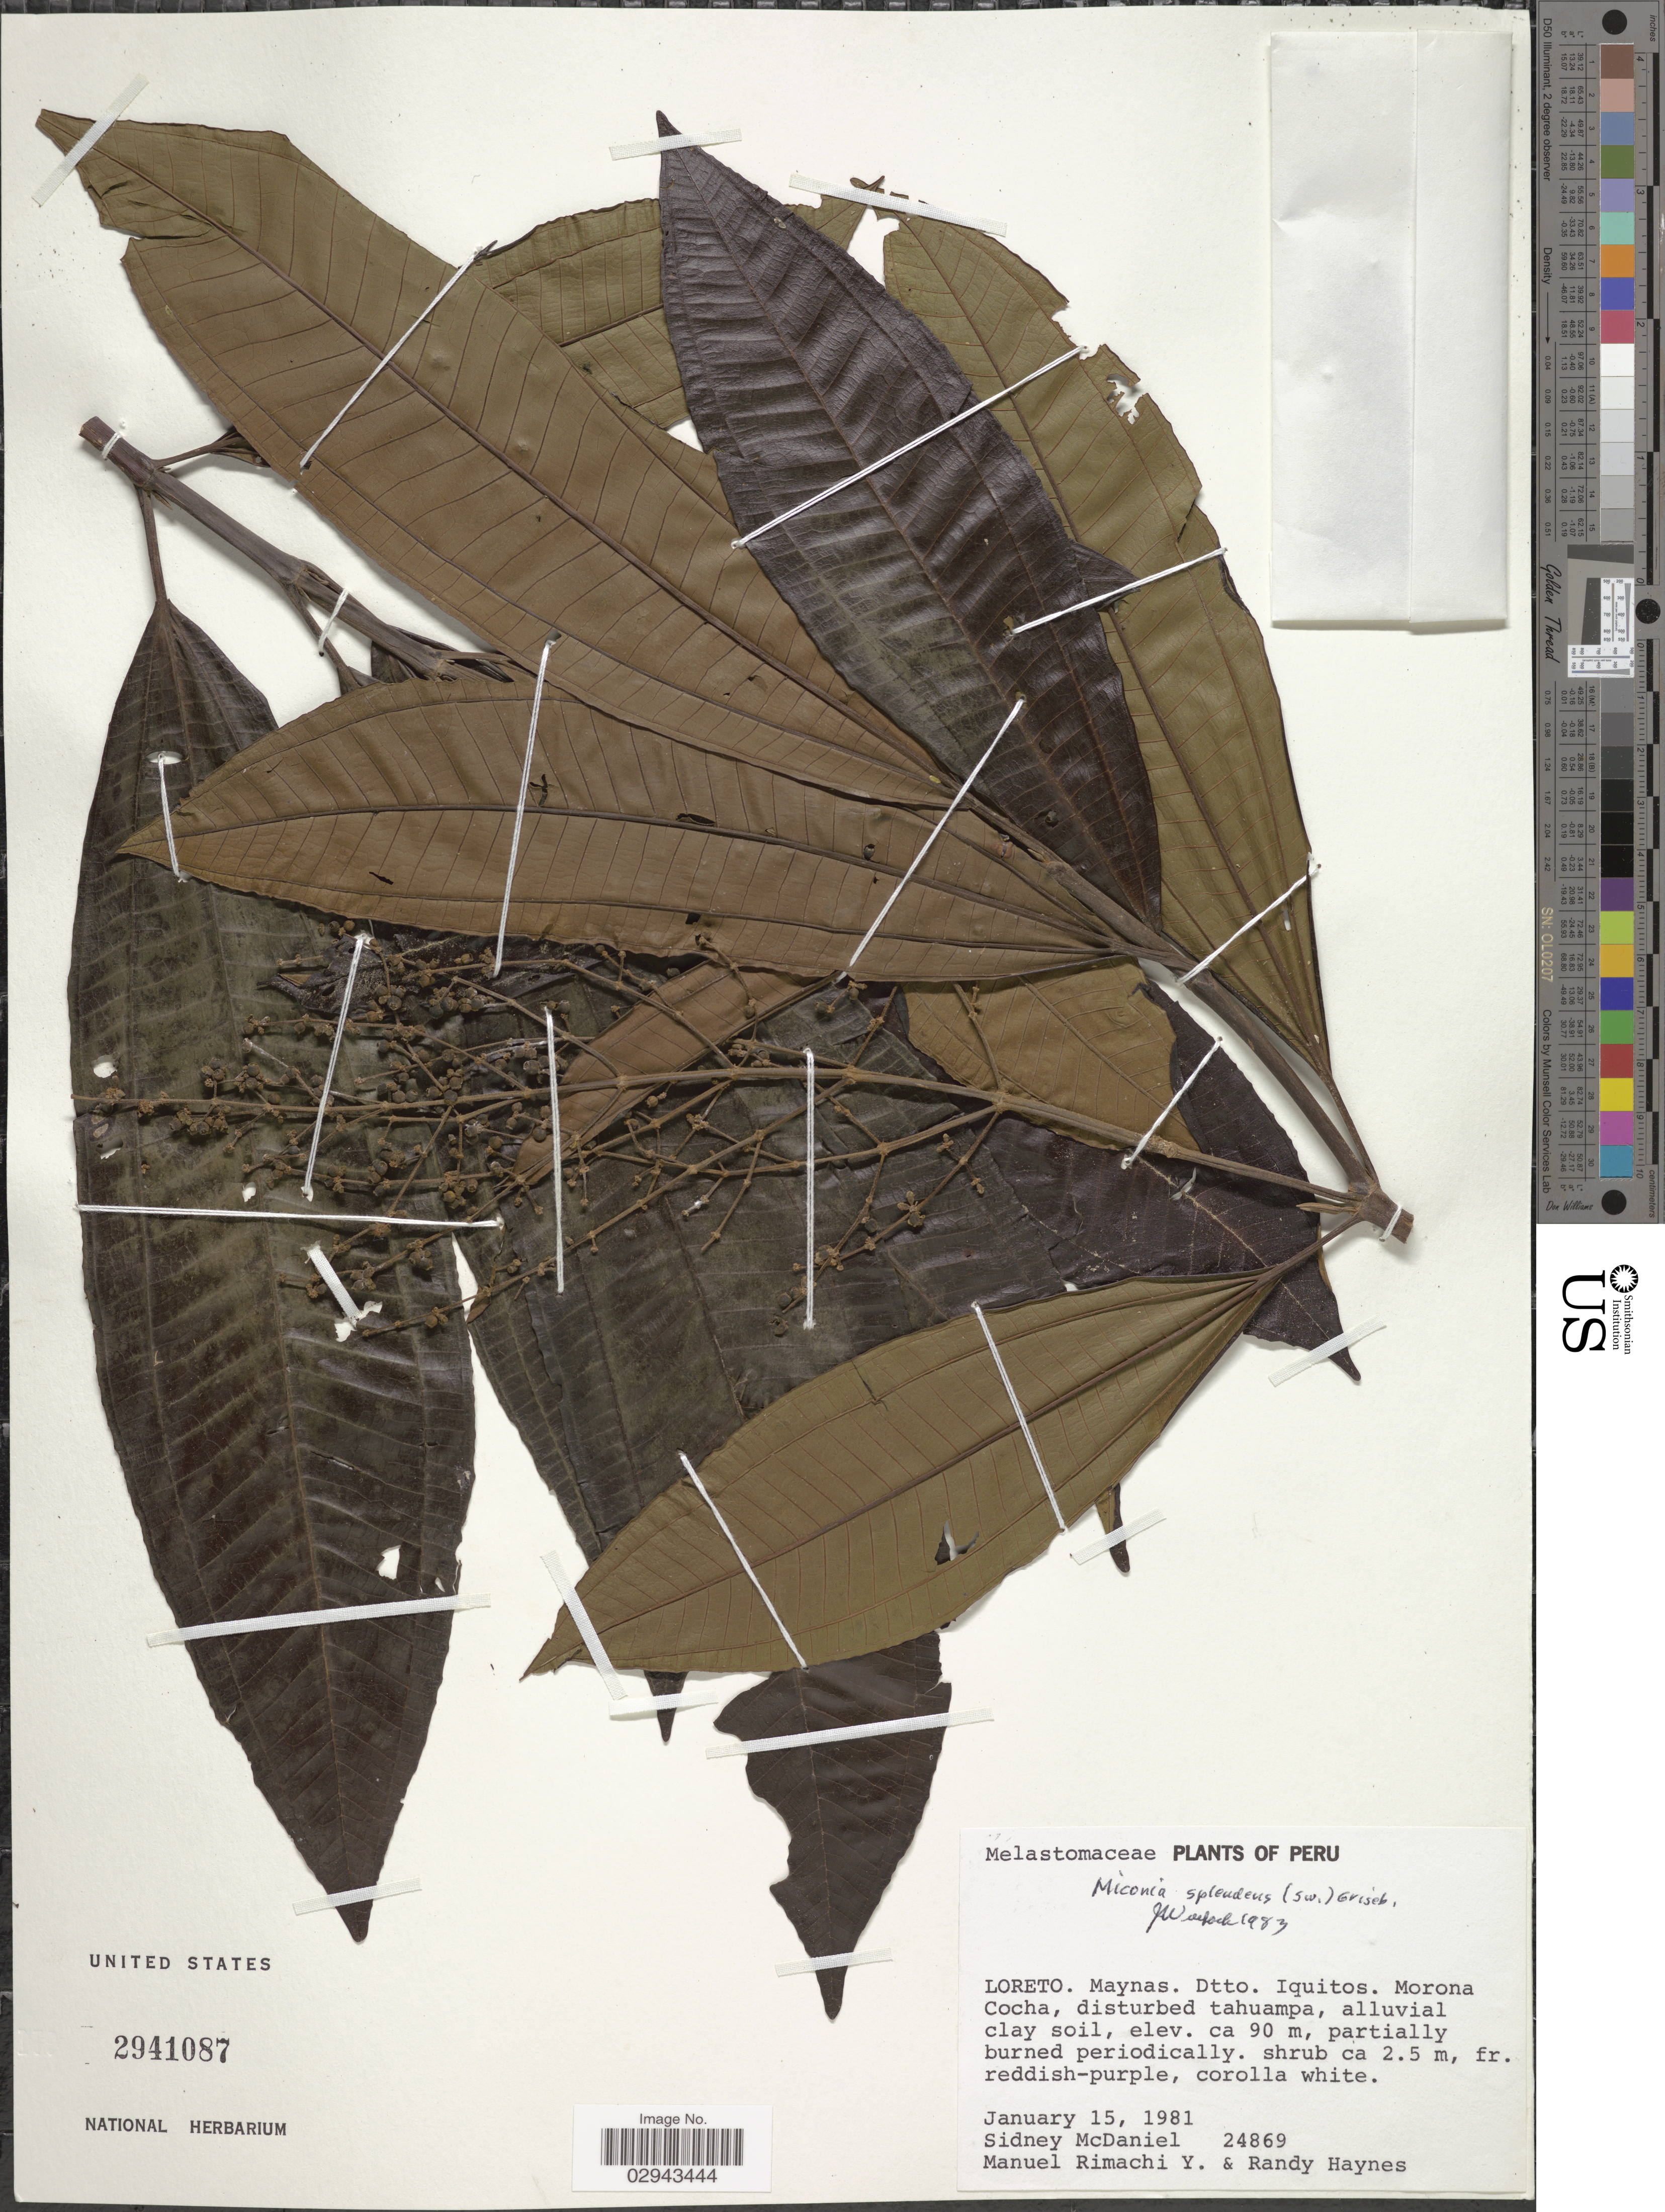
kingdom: Plantae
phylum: Tracheophyta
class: Magnoliopsida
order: Myrtales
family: Melastomataceae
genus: Miconia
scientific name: Miconia splendens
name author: (Sw.) Griseb.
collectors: S. McDaniel, M. Rimachi Y. & R. Haynes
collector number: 24869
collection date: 1981-01-15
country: Peru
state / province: Loreto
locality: Maynas. Dtto. Iquitos. Morona Cocha.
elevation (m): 90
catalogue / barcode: US 2941087